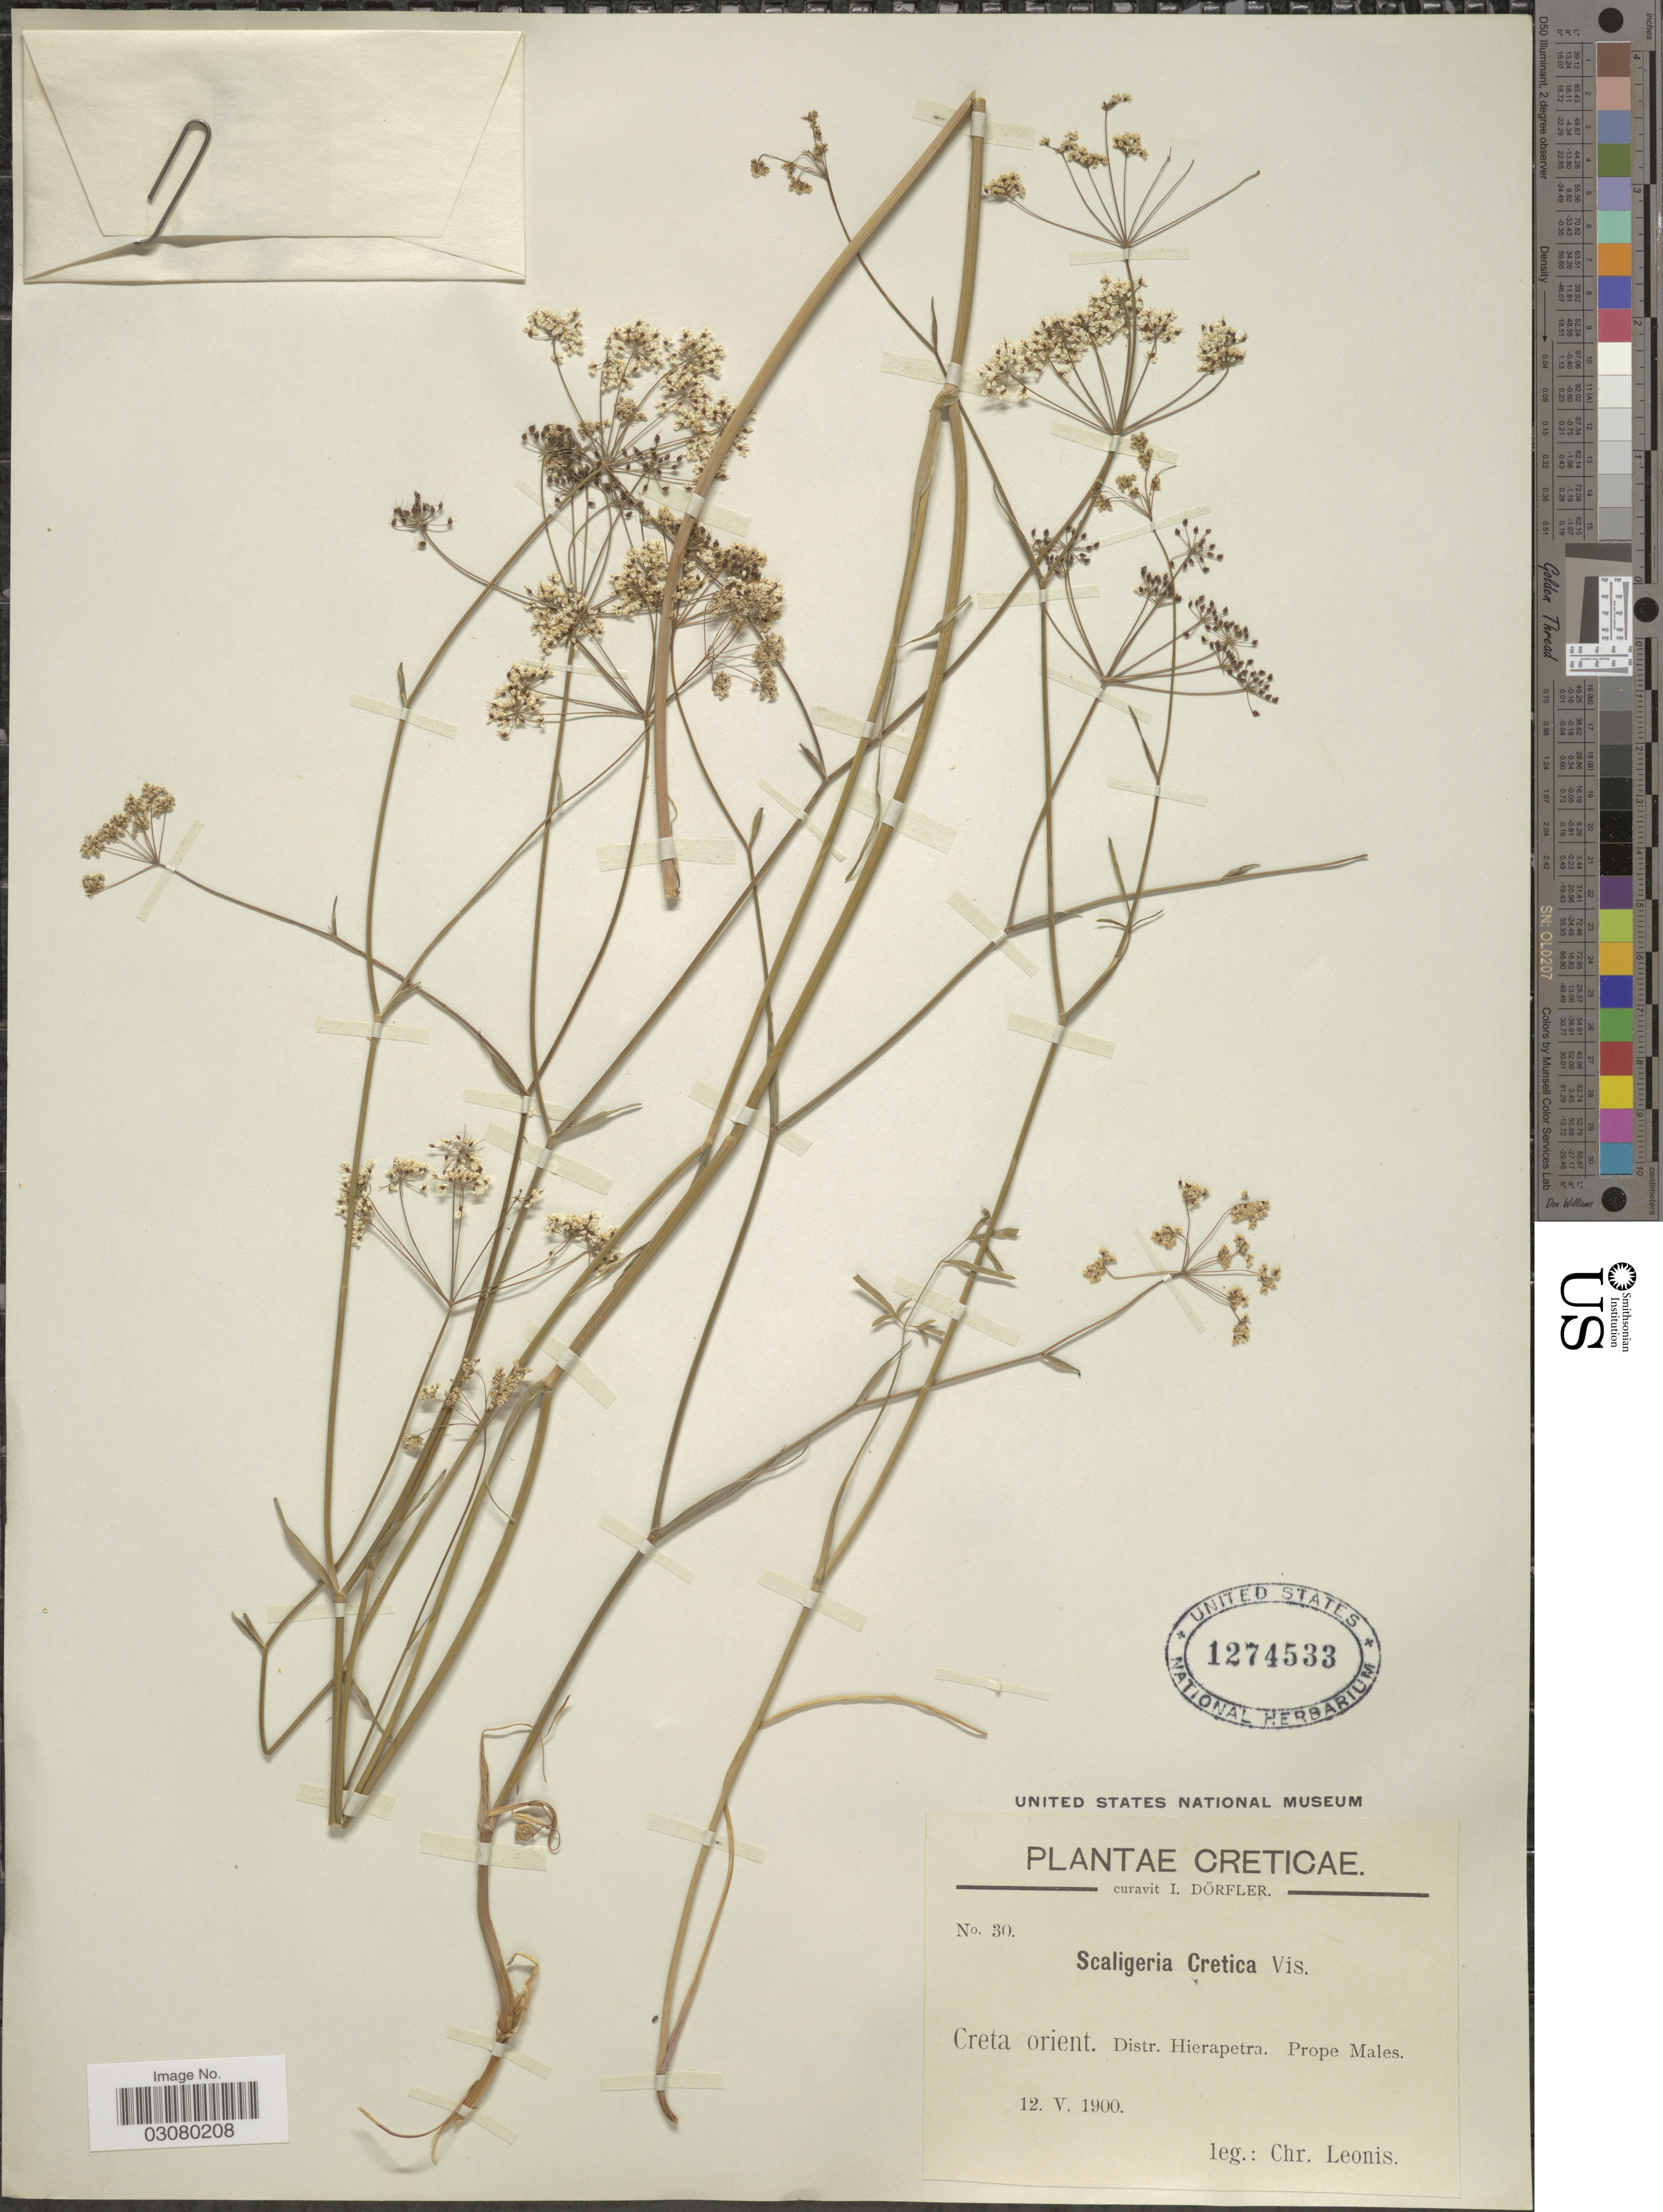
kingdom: Plantae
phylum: Tracheophyta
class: Magnoliopsida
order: Apiales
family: Apiaceae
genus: Scaligeria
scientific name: Scaligeria cretica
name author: (Mill.) Boiss.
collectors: C. Leonis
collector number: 30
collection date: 1900-05-12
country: Greece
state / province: Crete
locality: Creta orient. Distr. Hierapetra. Prope Males.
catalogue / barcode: US 1274533